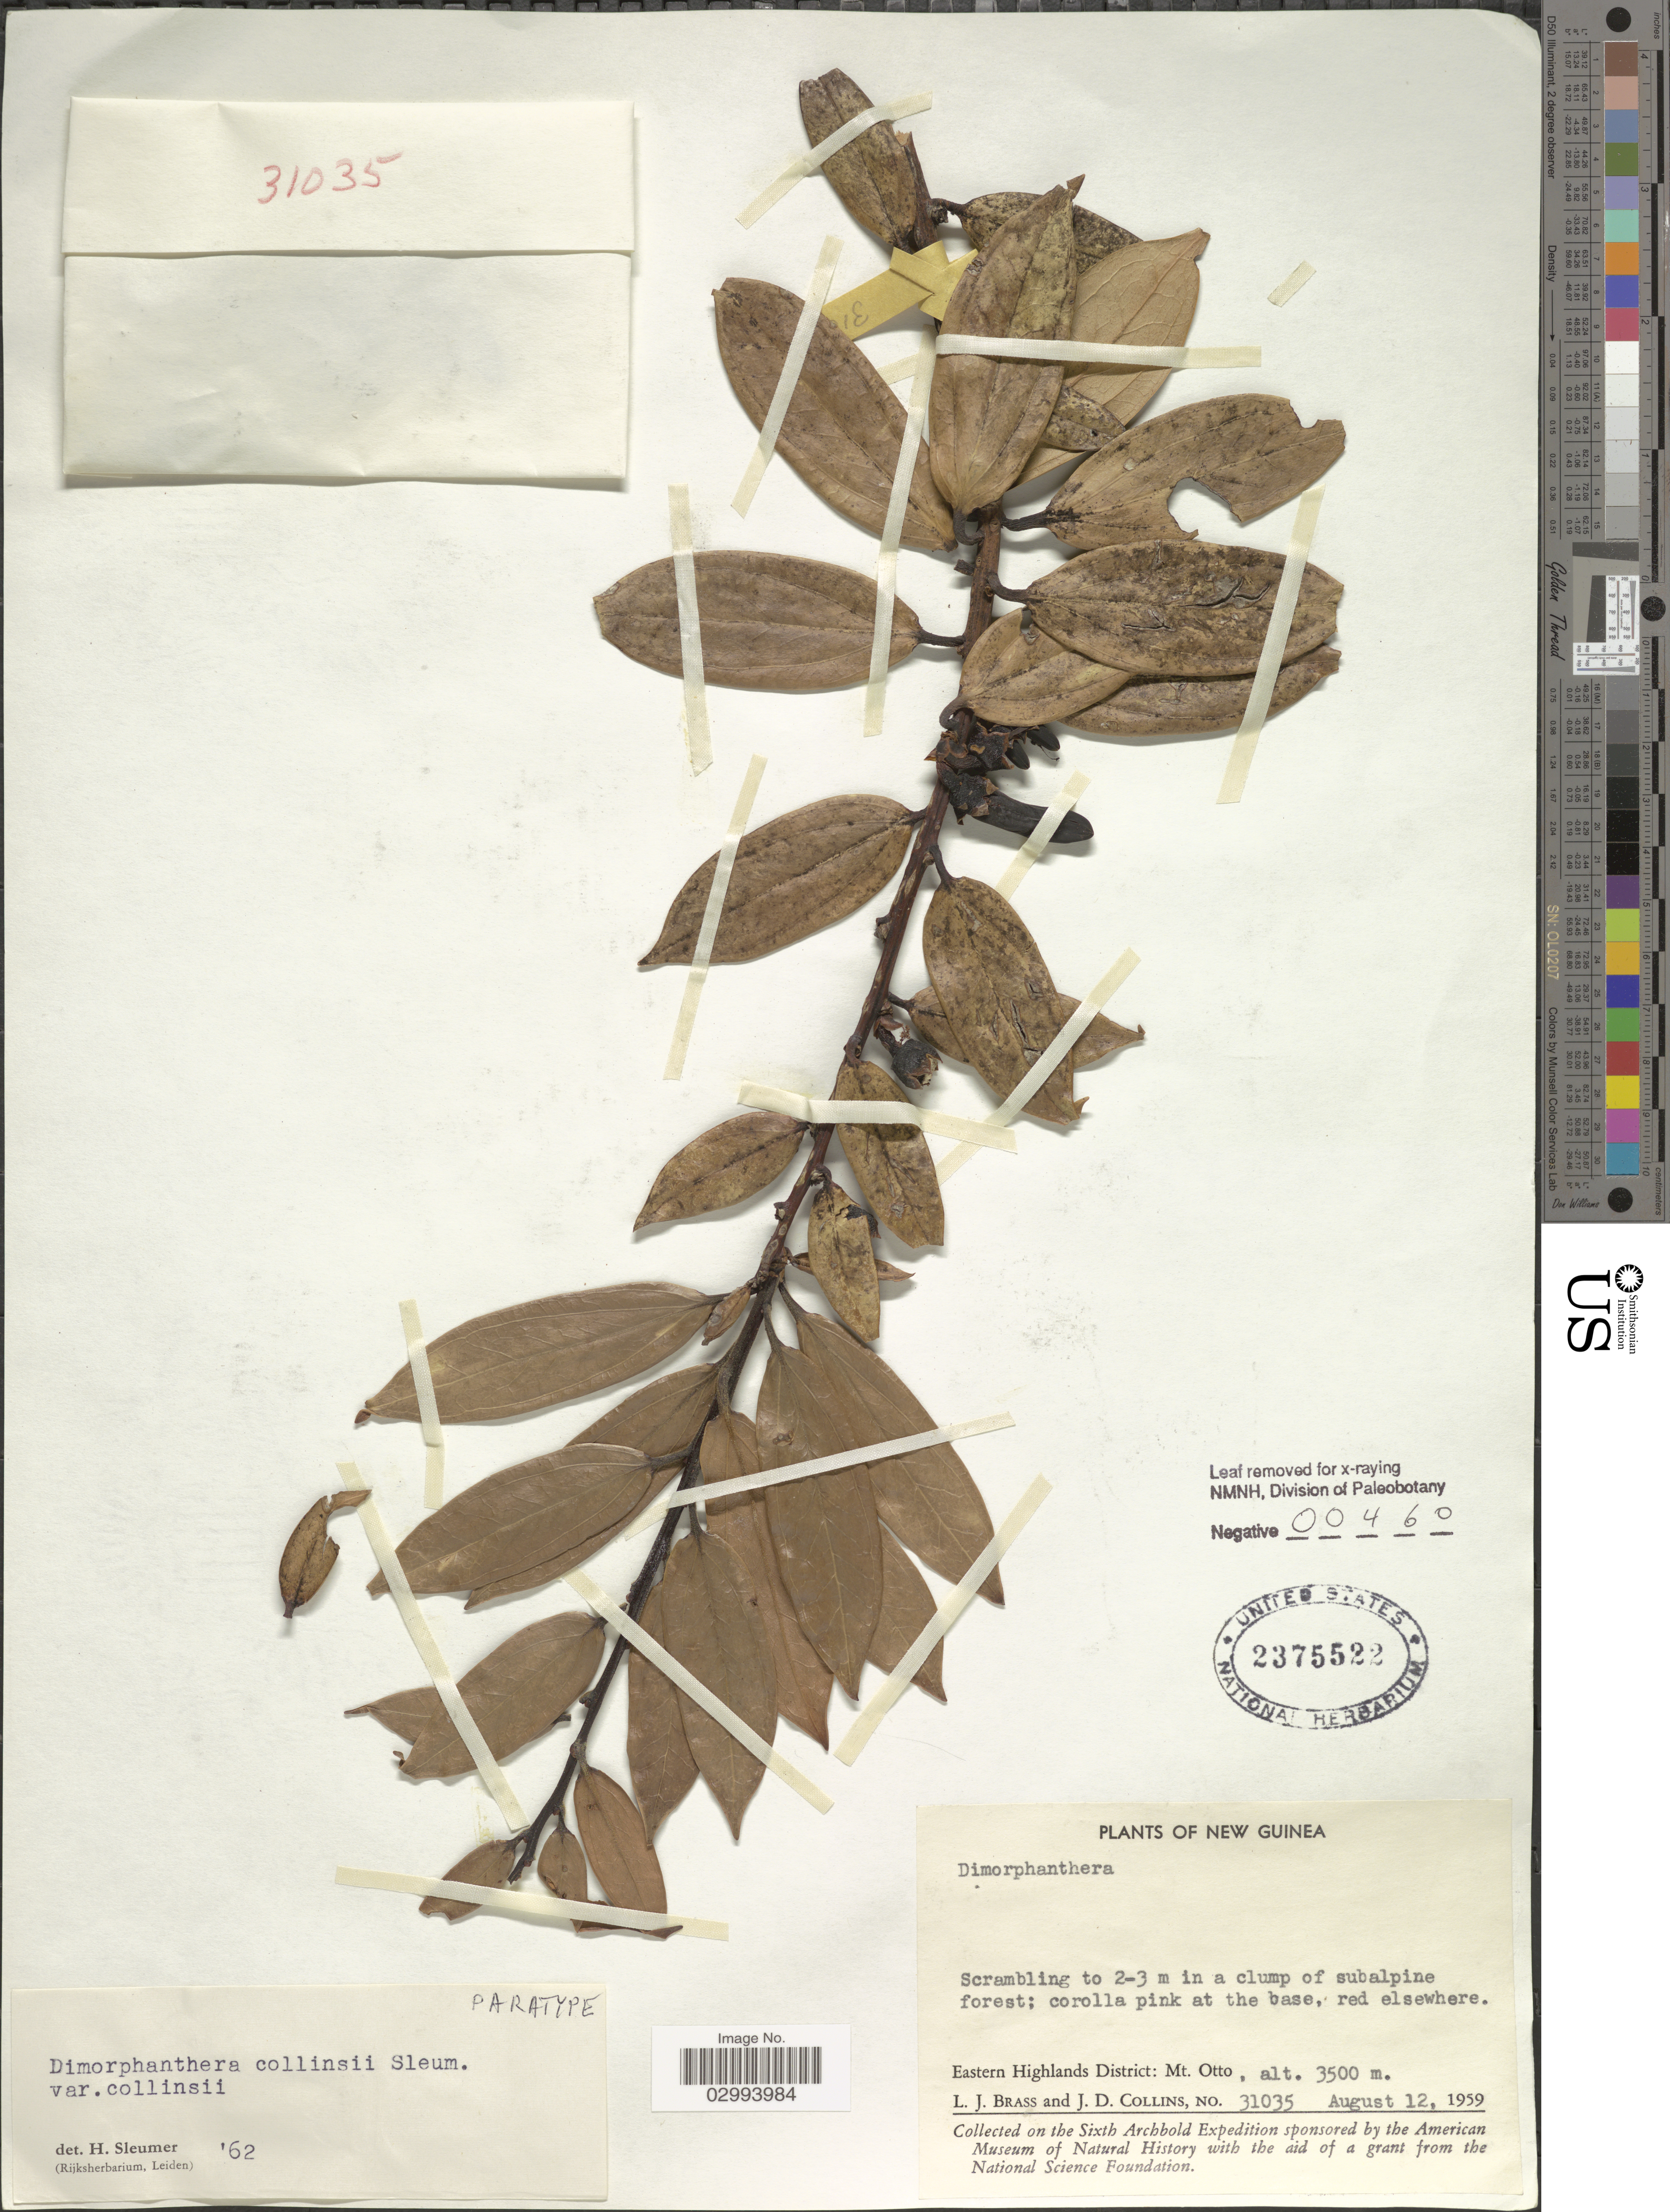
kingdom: Plantae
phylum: Tracheophyta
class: Magnoliopsida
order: Ericales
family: Ericaceae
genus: Dimorphanthera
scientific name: Dimorphanthera collinsii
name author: Sleumer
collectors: L. J. Brass & J. Collins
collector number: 31035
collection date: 1959-08-12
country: Papua New Guinea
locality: New Guinea. Eastern Highlands District: Mt. Otto.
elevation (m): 3500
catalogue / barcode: US 2375522